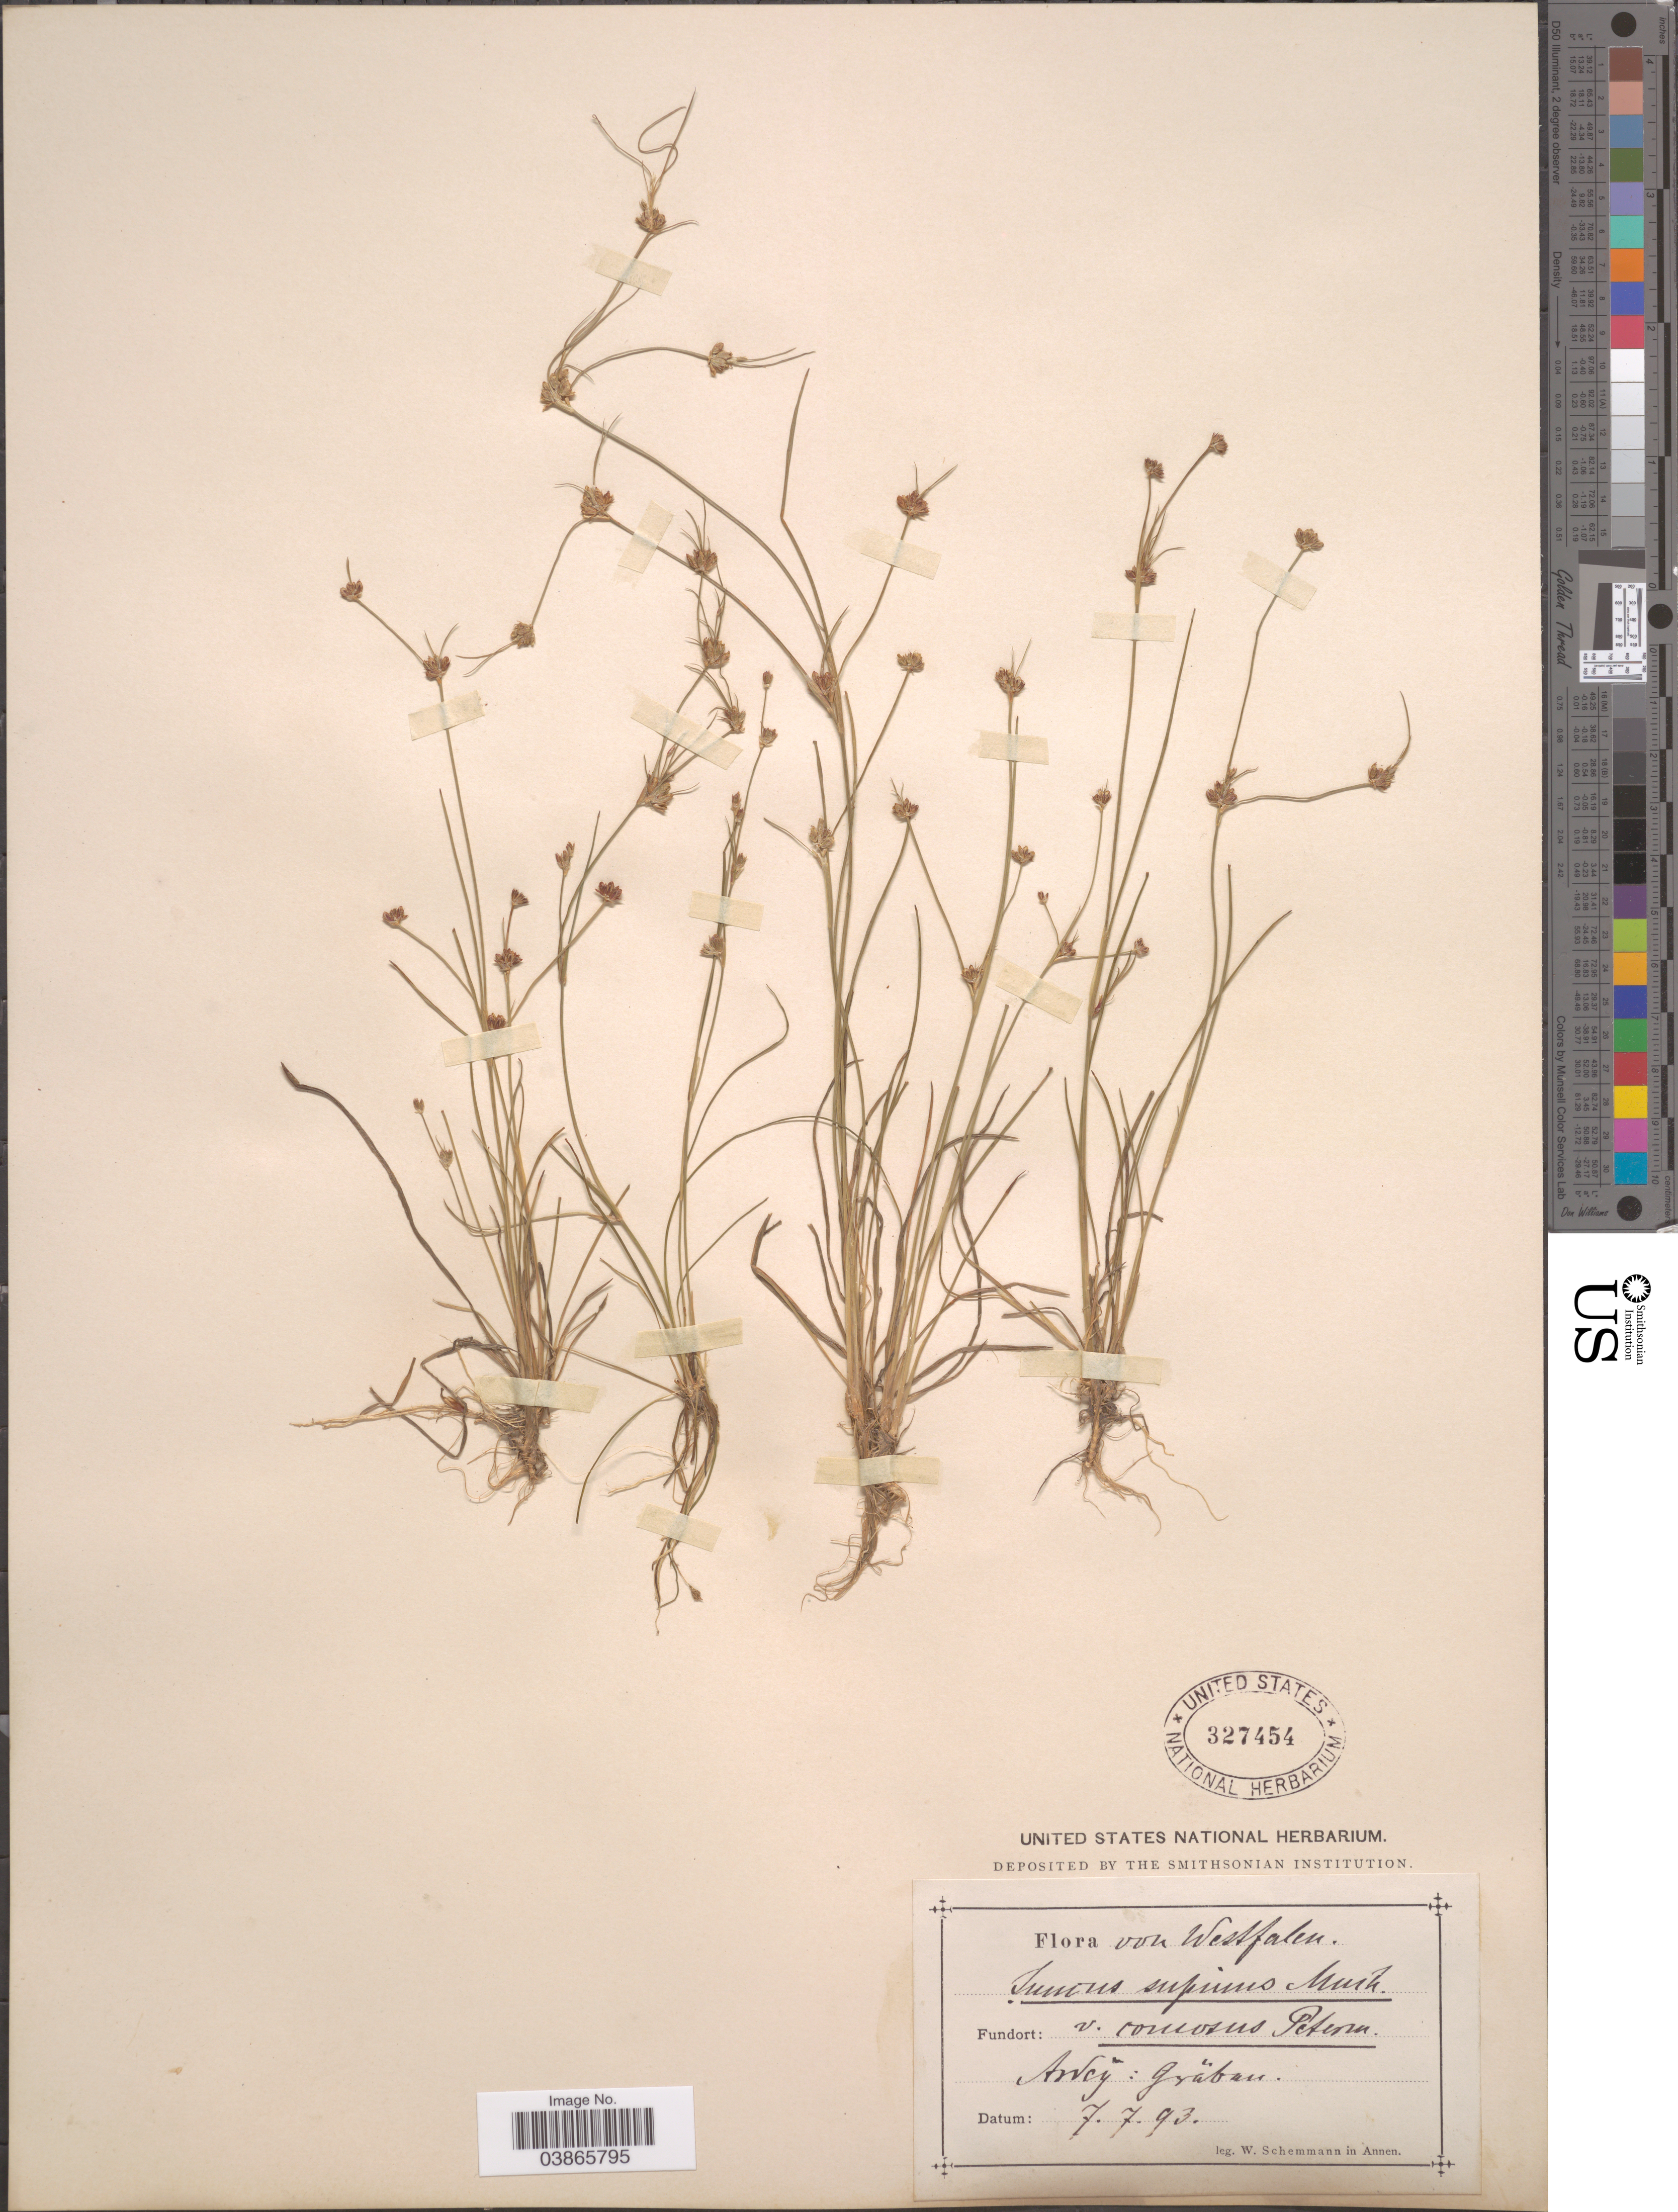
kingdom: Plantae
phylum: Tracheophyta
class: Liliopsida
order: Poales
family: Juncaceae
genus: Juncus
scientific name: Juncus supinus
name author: Moench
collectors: W. Schemmann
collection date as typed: Transcribed d/m/y: 7/7/93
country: Germany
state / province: Nordrhein-Westfalen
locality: Westfalen. Ardey: Grãben.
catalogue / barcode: US 327454